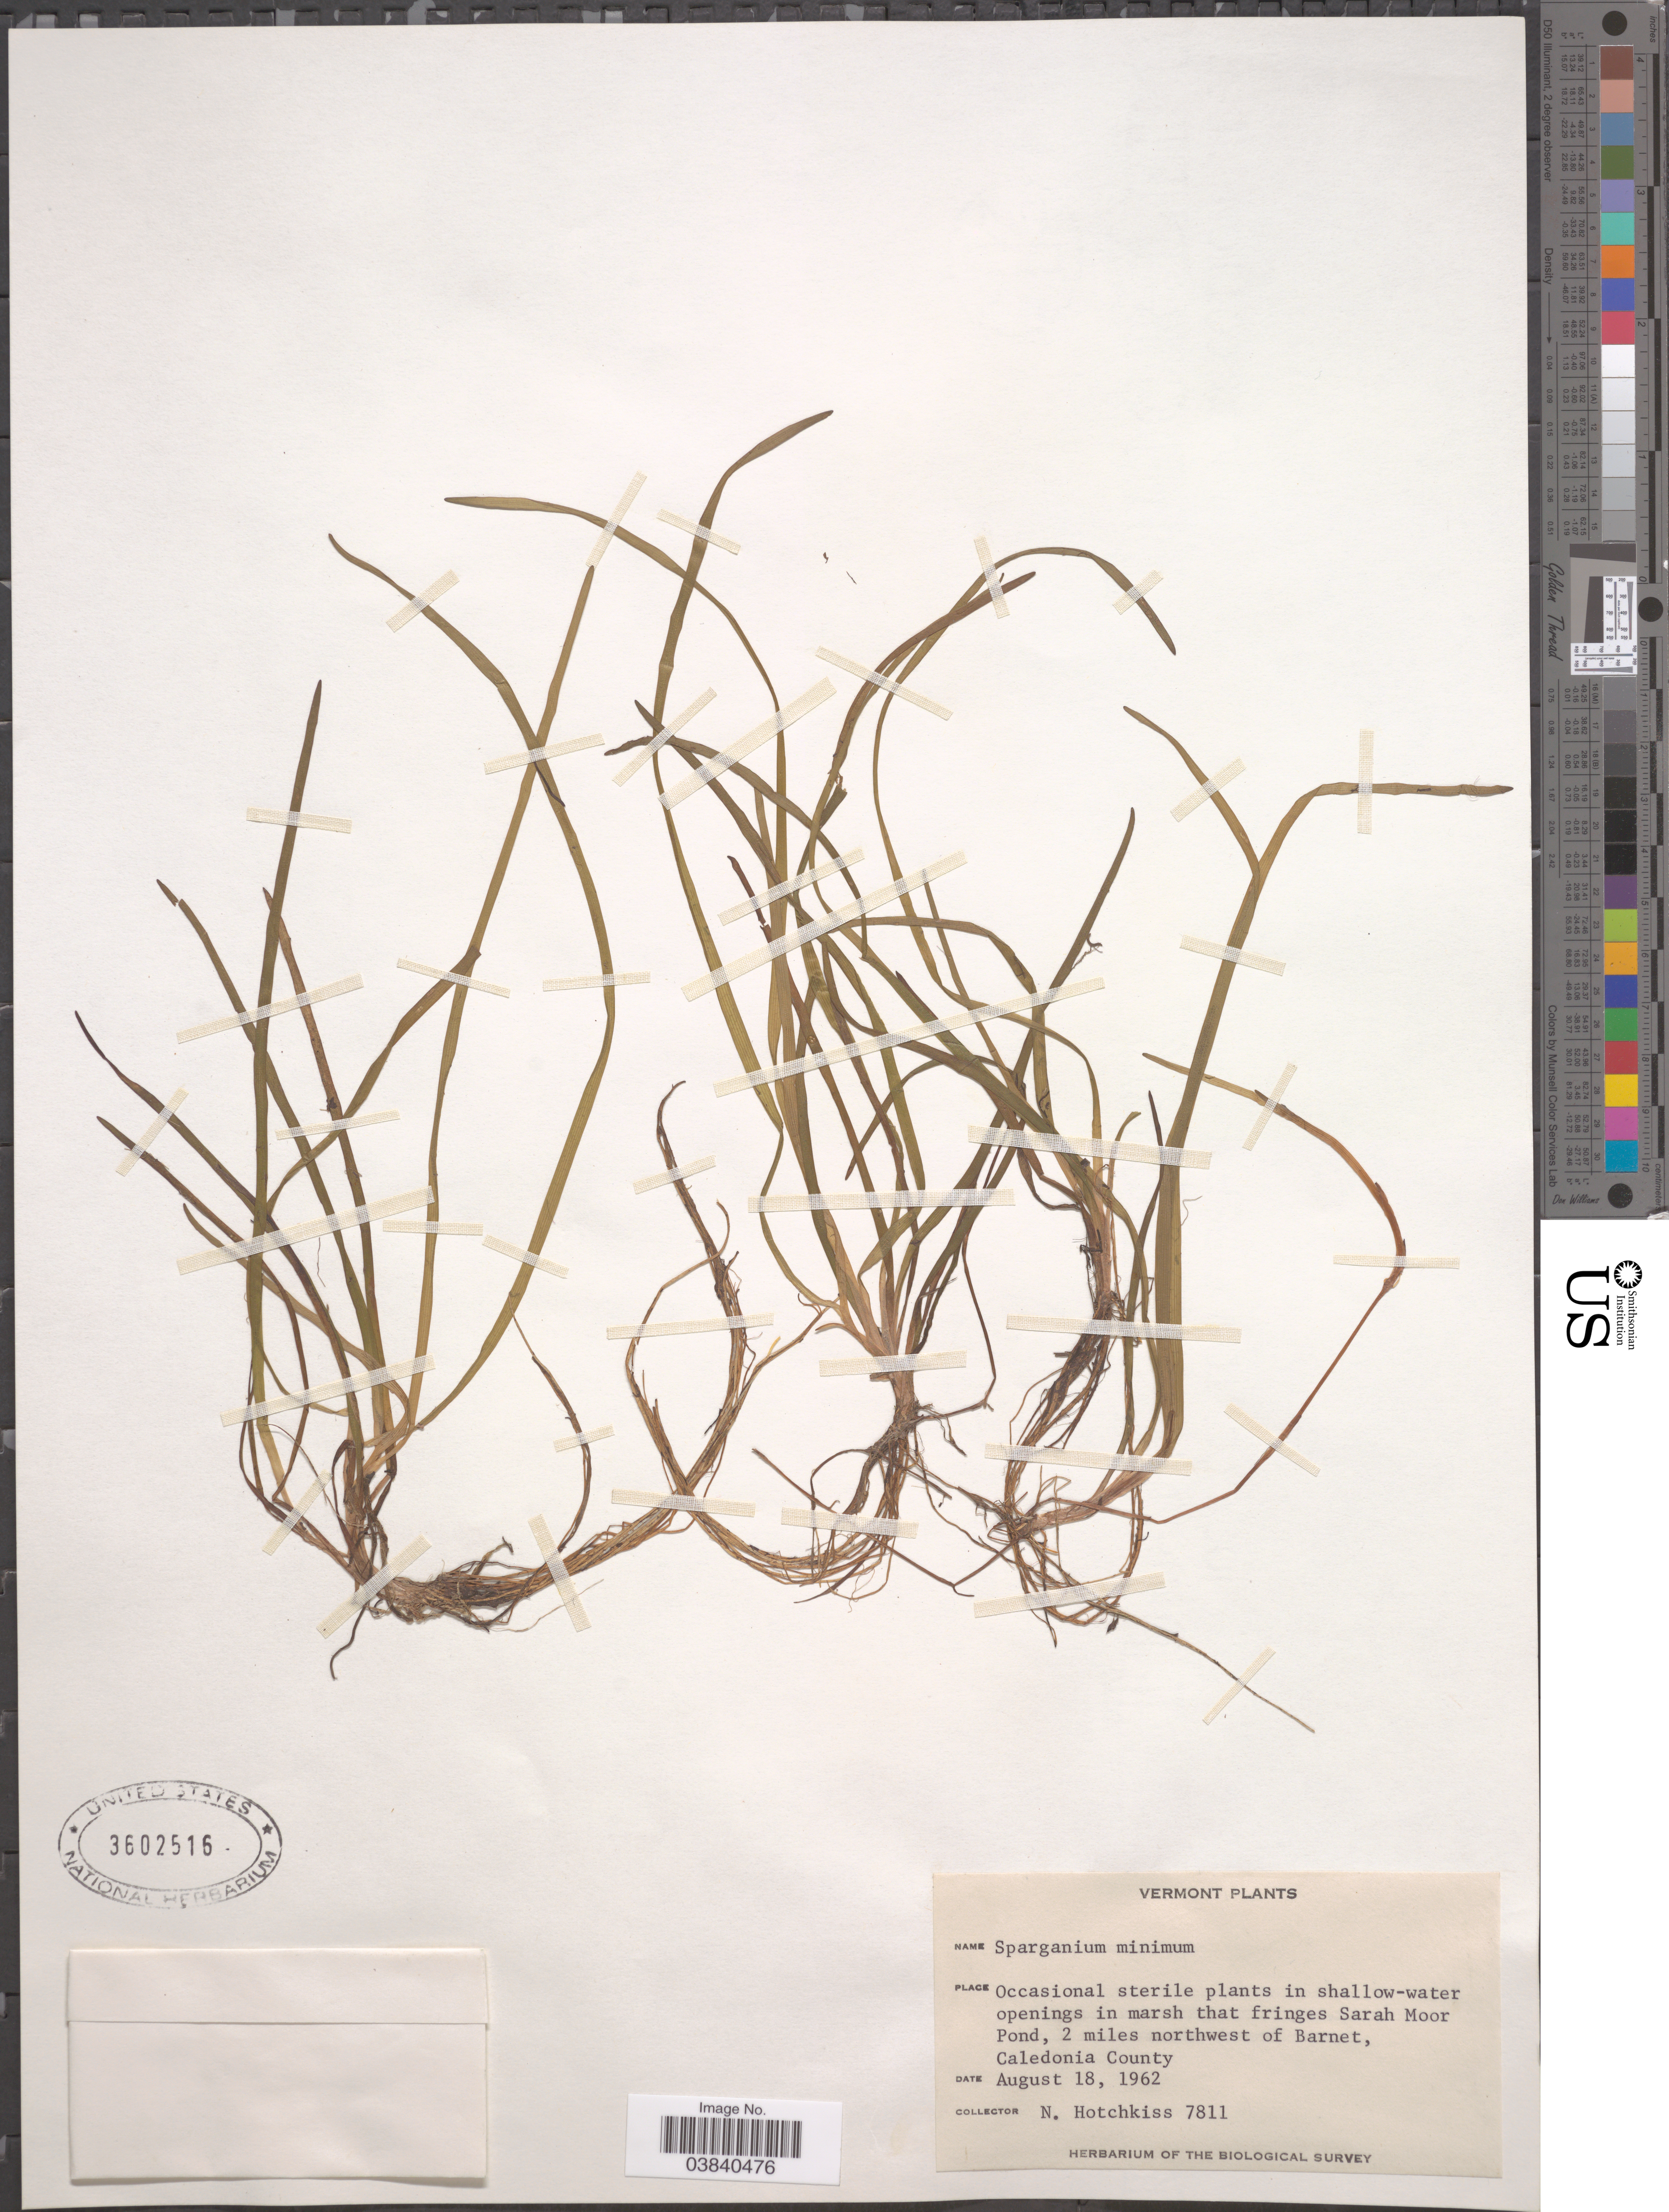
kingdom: Plantae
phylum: Tracheophyta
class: Liliopsida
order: Poales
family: Typhaceae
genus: Sparganium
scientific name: Sparganium minimum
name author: Wallr.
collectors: N. Hotchkiss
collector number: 7811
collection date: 1962-08-18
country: United States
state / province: Vermont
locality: In marsh that fringes Sarah Moor Pond, 2 miles northwest of Barnet, Caledonia County.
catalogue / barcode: US 3602516